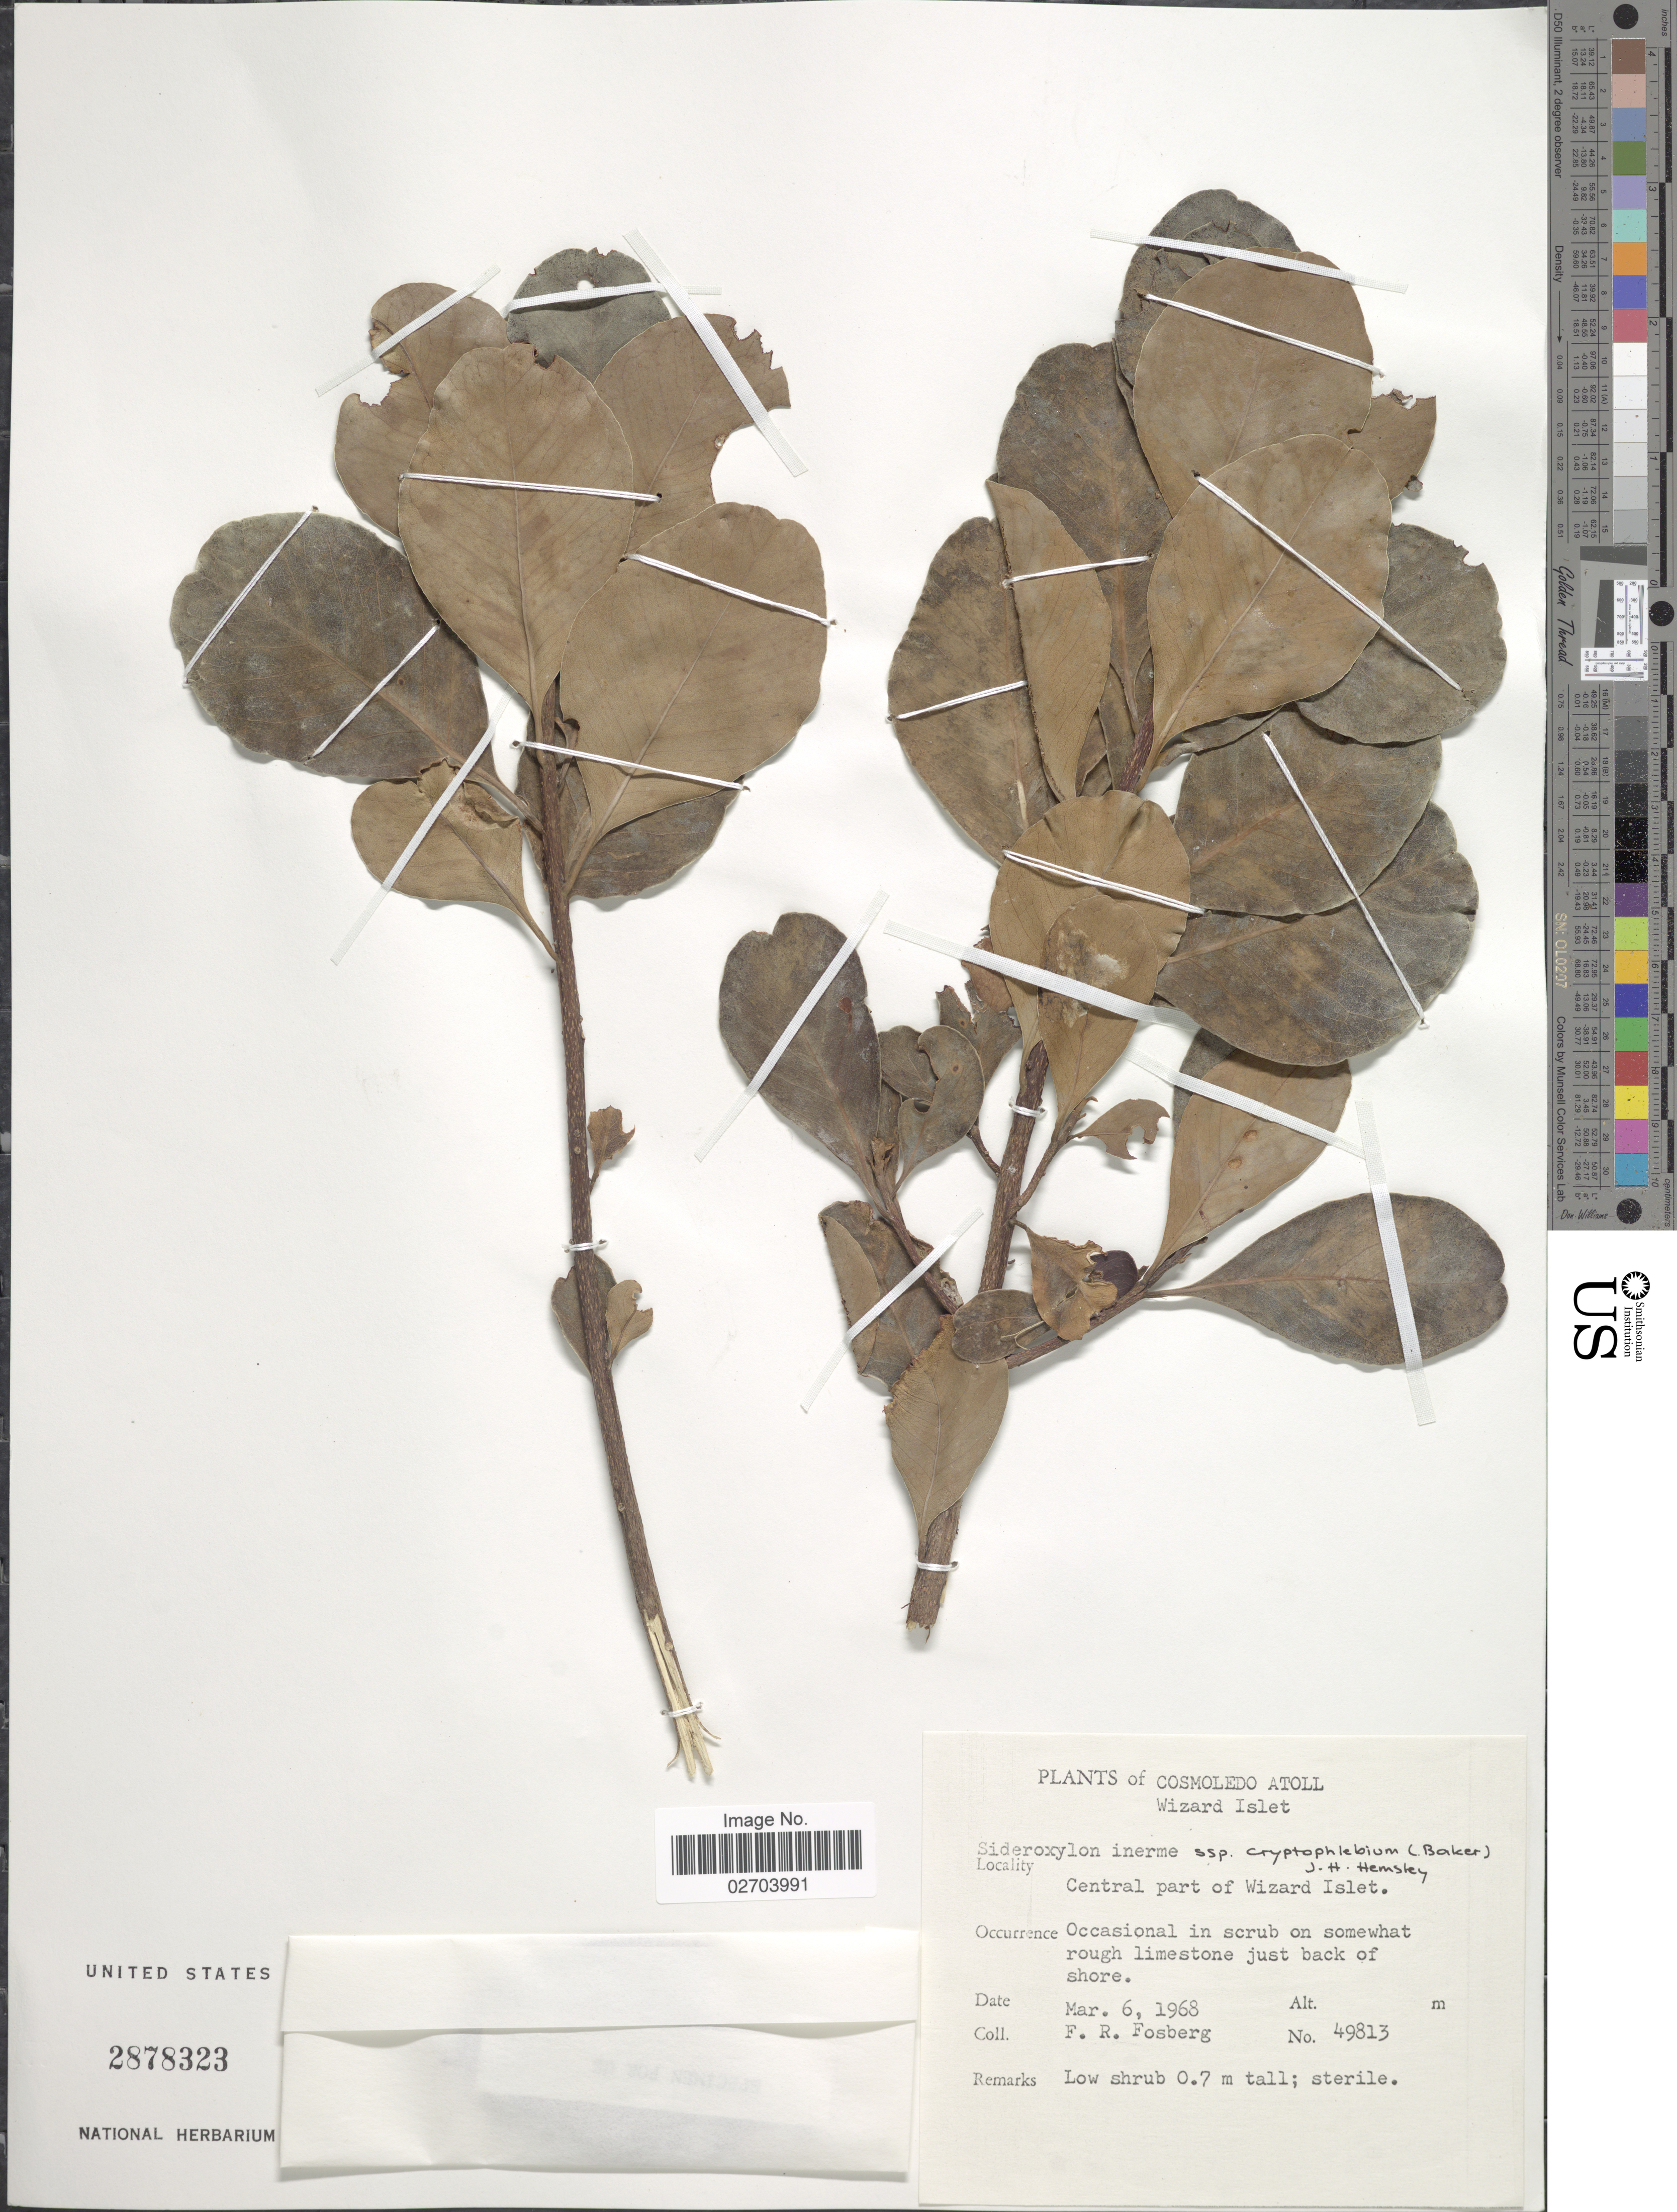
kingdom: Plantae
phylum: Tracheophyta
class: Magnoliopsida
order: Ericales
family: Sapotaceae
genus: Sideroxylon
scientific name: Sideroxylon inerme subsp. cryptophlebium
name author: (Baker) J.H. Hemsl.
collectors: F. R. Fosberg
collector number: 49813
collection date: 1968-03-06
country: Seychelles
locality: Cosmoledo Atoll, Wizard Islet. Central part of Wizard Islet.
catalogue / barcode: US 2878323